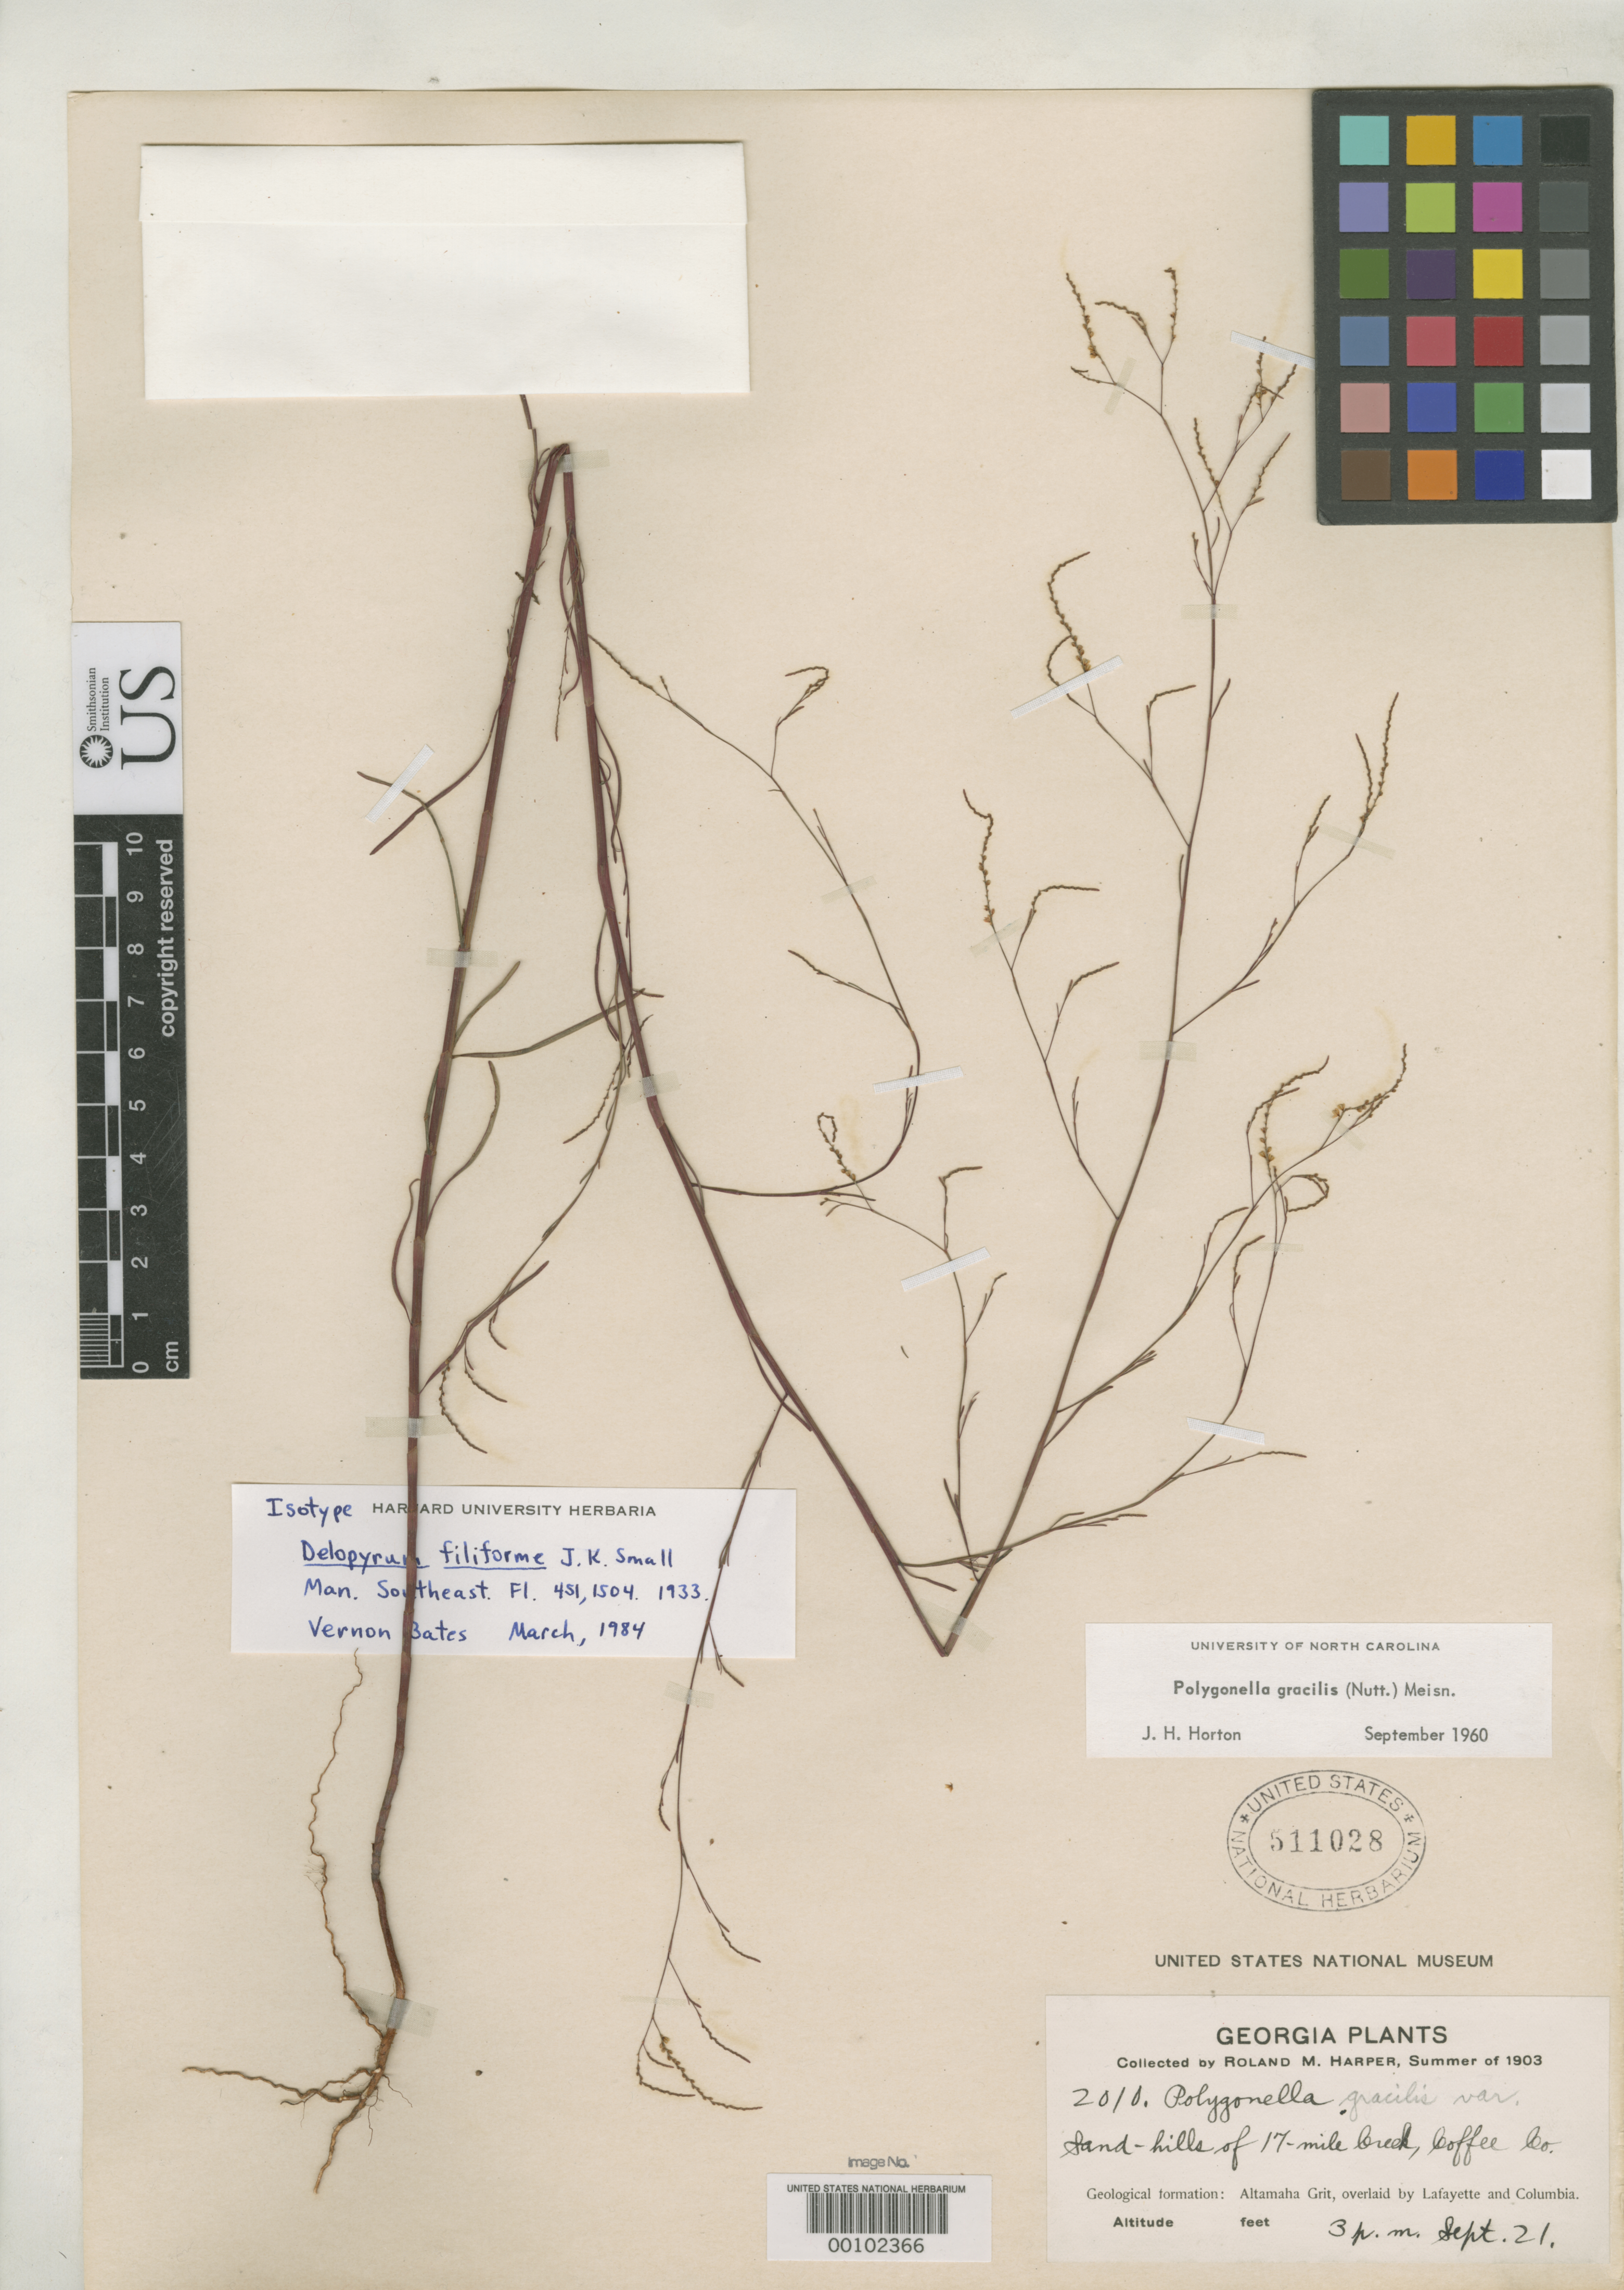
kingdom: Plantae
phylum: Tracheophyta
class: Magnoliopsida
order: Caryophyllales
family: Polygonaceae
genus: Delopyrum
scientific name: Delopyrum filiforme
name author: Small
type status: Isotype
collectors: R. M. Harper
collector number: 2010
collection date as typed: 21 Sep 1903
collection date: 1903-09-21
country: United States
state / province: Georgia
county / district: Coffee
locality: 17 mile Creek.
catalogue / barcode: US 511028